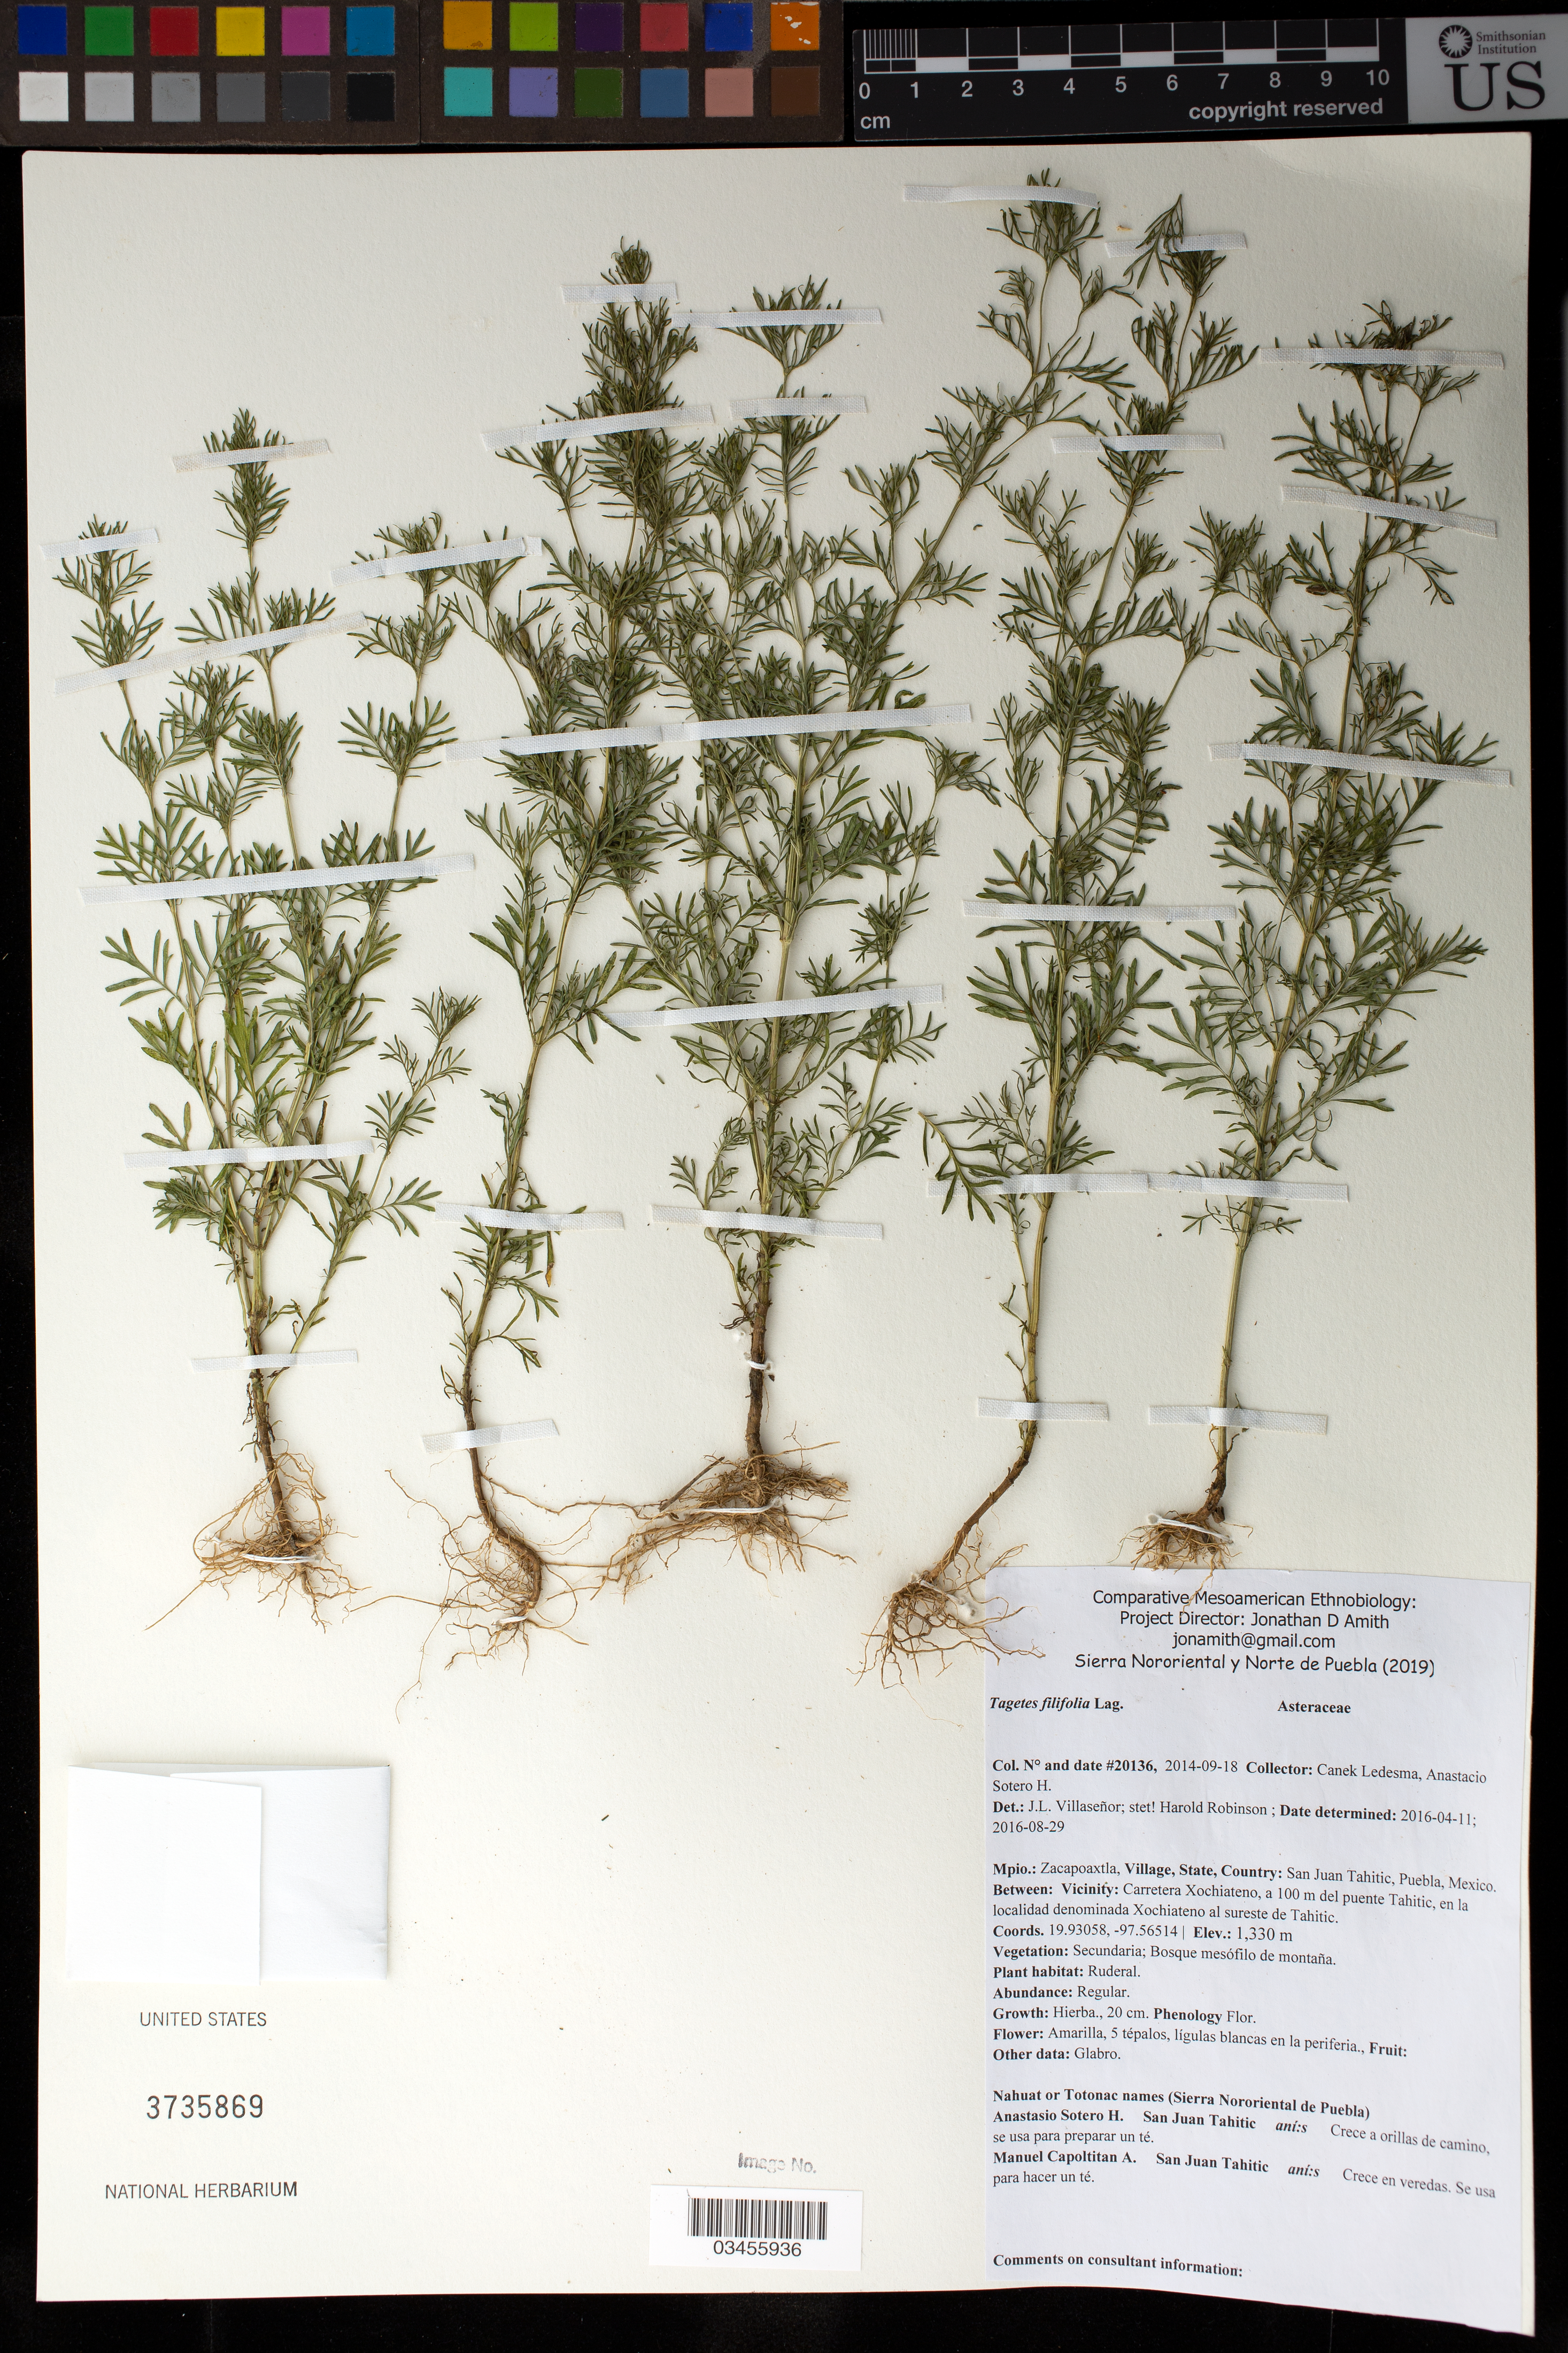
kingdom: Plantae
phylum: Tracheophyta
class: Magnoliopsida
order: Asterales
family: Asteraceae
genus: Tagetes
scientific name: Tagetes filifolia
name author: Lag.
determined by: Robinson, Harold E., (US)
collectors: Canek Ledesma C.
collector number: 20136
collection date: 2014-09-18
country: México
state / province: Puebla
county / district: Zacapoaxtla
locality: PUEBLO: San Juan Tahitic; LOCALIDAD EXACTA: Carretera Xochiateno, a 100 m del puente Tahitic, en la localidad denominada Xochiateno al sureste de Tahitic.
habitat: Bosque mesófilo de montaña; ruderal.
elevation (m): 1330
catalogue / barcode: US 3735869